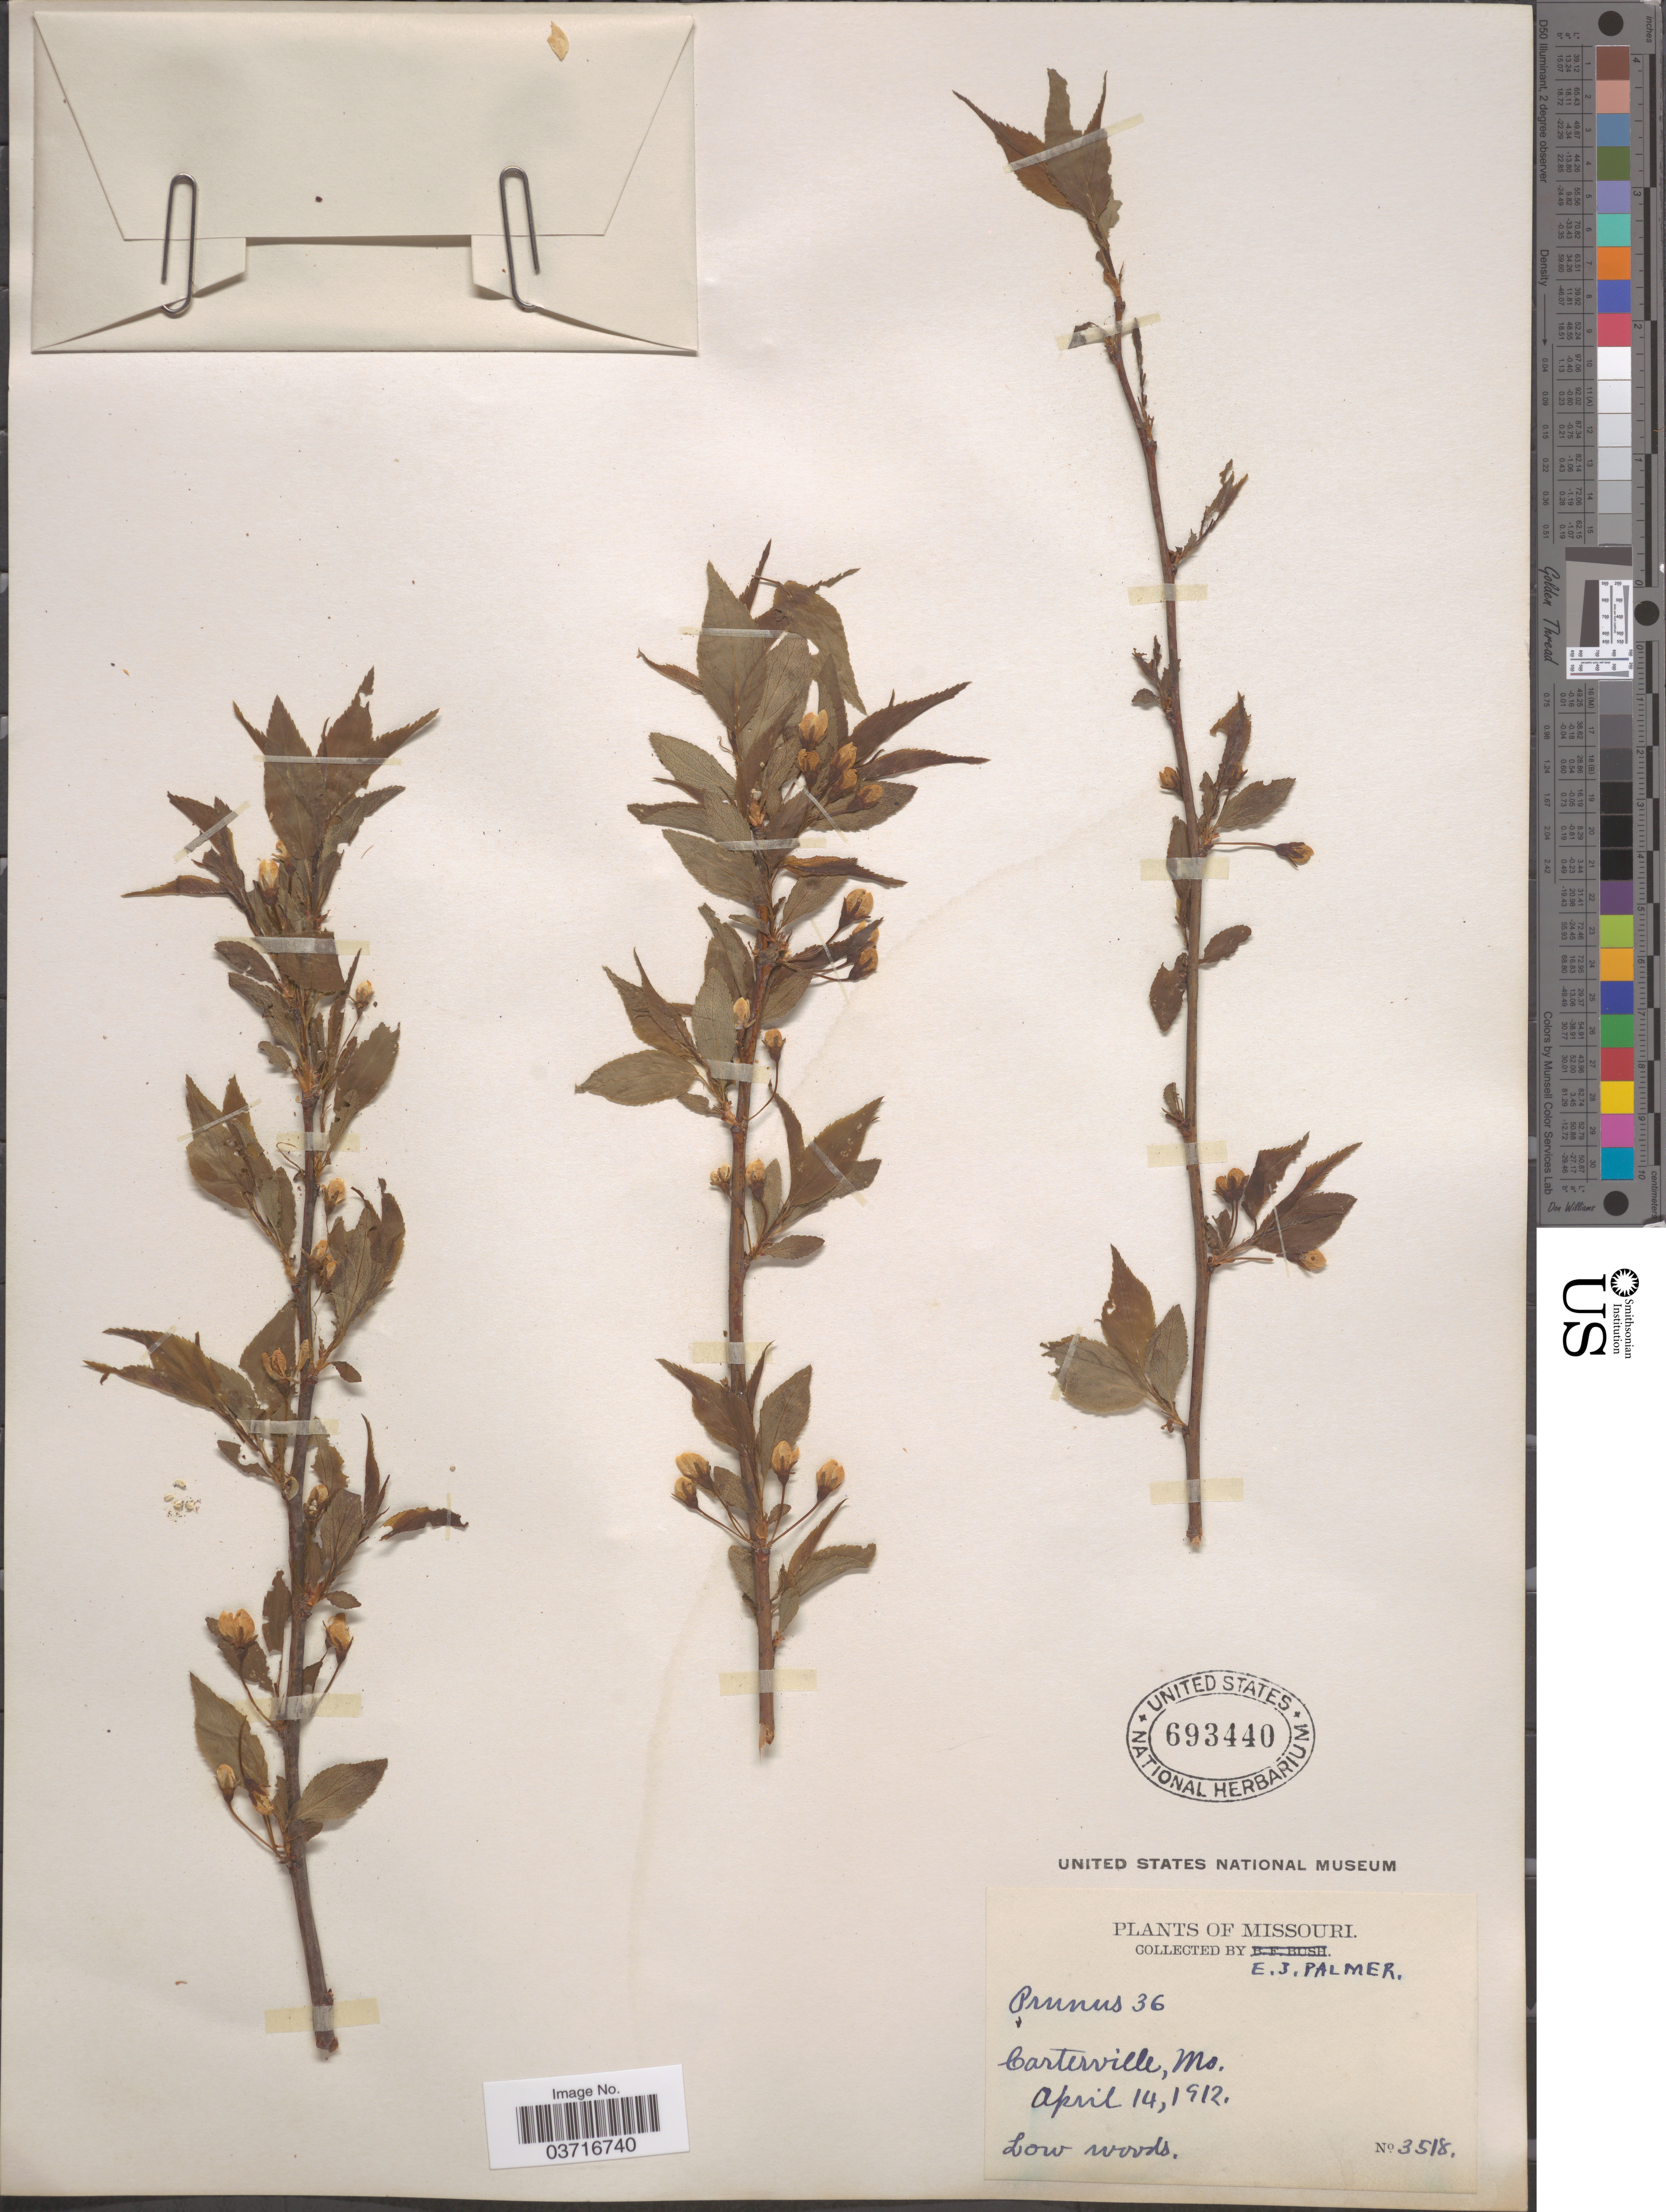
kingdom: Plantae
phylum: Tracheophyta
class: Magnoliopsida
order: Rosales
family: Rosaceae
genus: Prunus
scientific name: Prunus sp.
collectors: E. J. Palmer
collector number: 3518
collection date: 1912-04-14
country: United States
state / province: Missouri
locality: Carterville.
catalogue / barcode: US 693440